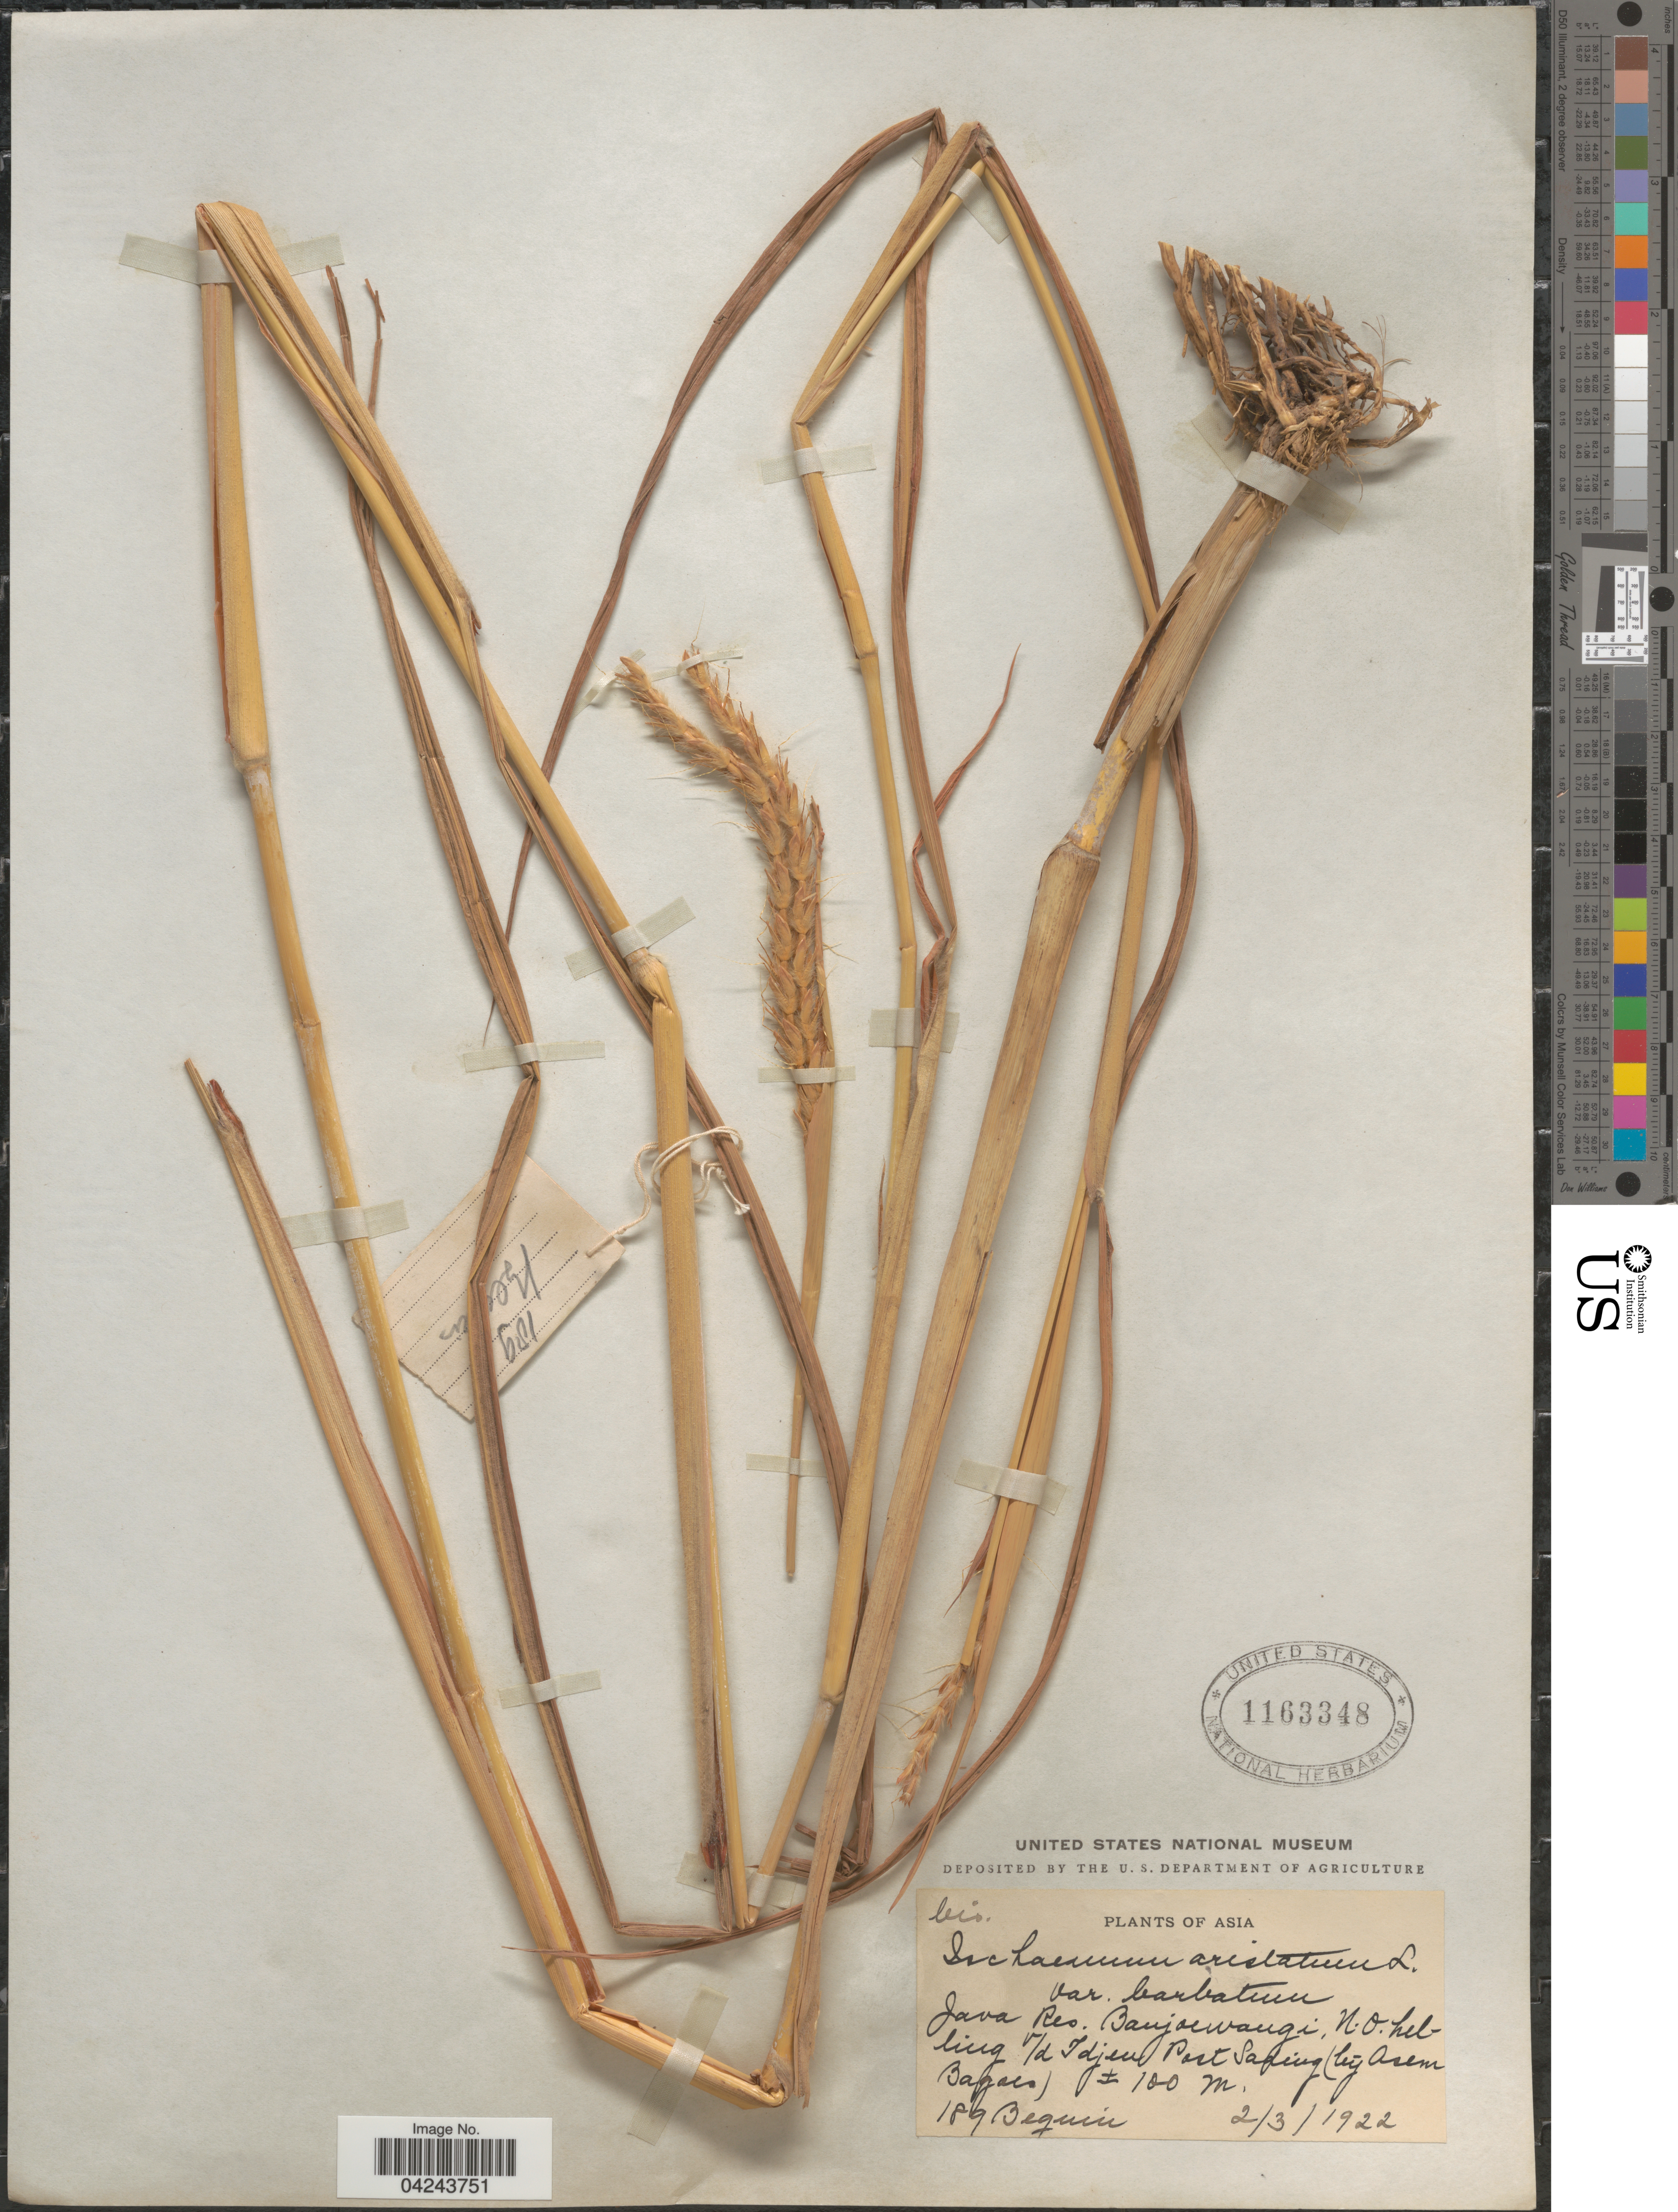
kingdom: Plantae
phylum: Tracheophyta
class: Liliopsida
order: Poales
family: Poaceae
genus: Ischaemum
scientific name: Ischaemum barbatum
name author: Blume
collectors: Beguin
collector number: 189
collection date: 1922-03-02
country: Indonesia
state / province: Java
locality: Java Res. Banjoewangi, N.O. helling v/d Idjen Post Saping (bij Asem Bagoes).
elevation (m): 100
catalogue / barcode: US 1163348